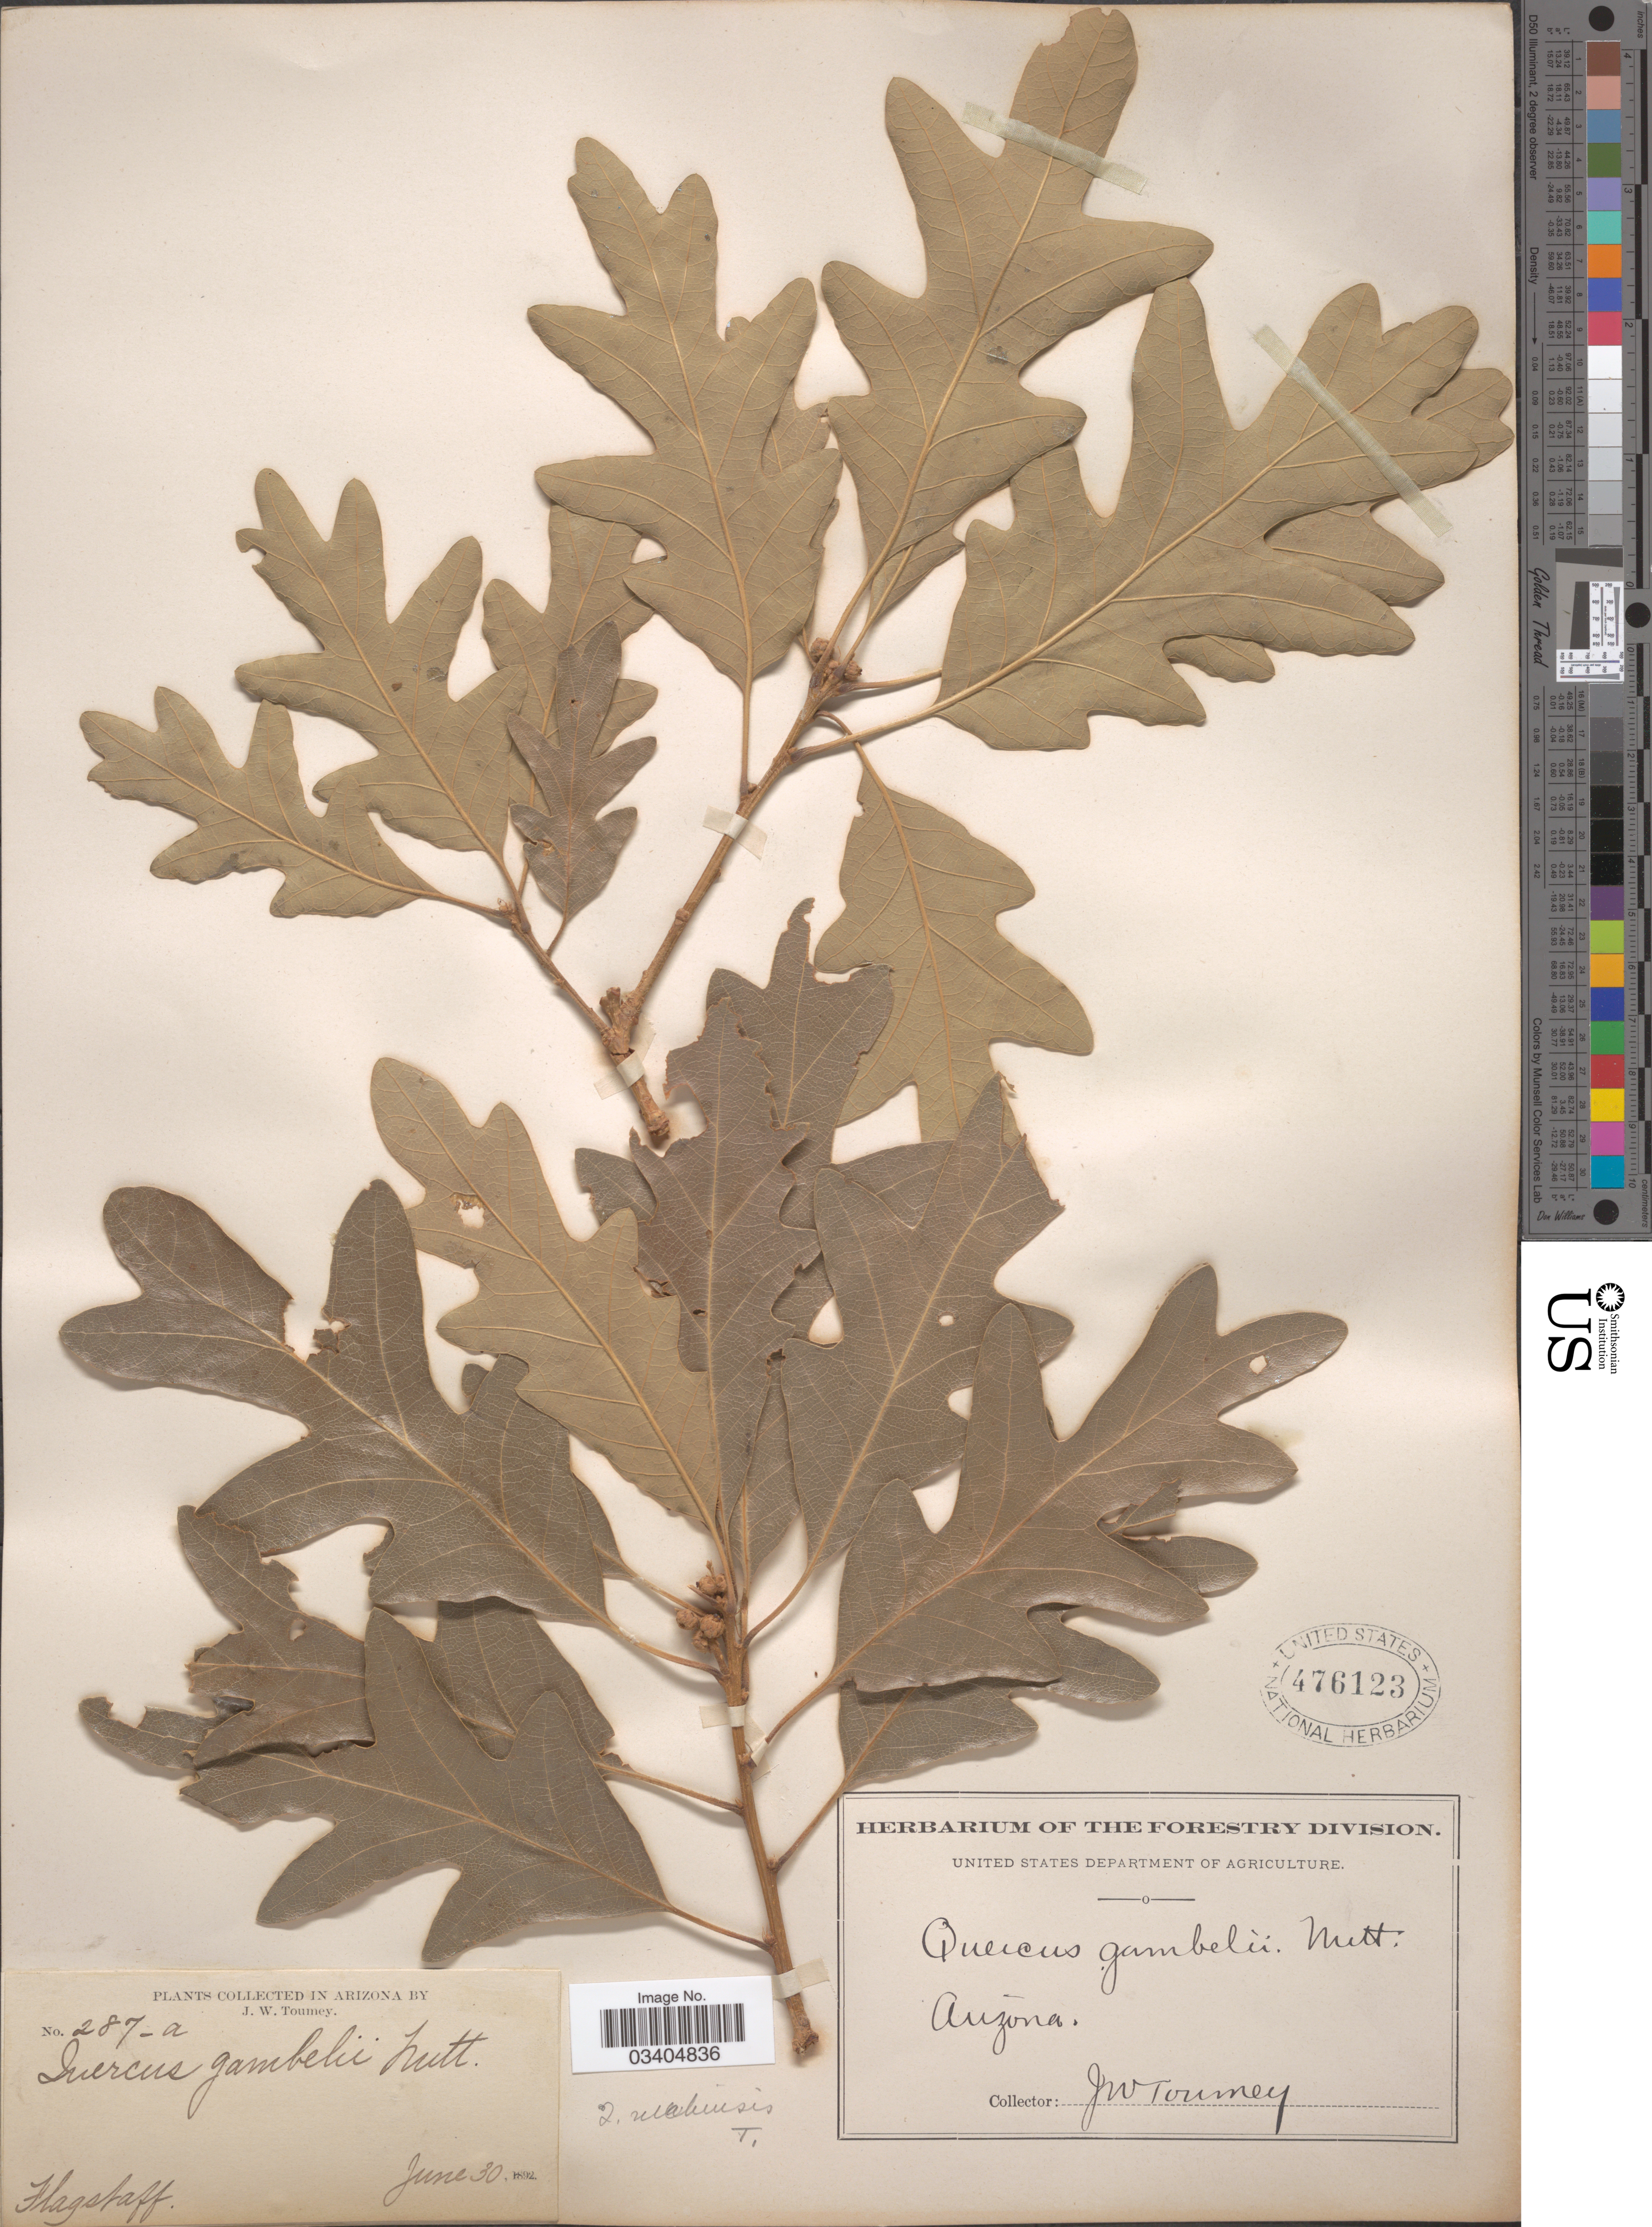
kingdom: Plantae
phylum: Tracheophyta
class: Magnoliopsida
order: Fagales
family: Fagaceae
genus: Quercus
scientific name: Quercus gambelii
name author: Nutt.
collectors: J. W. Toumey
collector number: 287-a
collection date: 1892-06-30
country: United States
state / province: Arizona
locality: Flagstaff.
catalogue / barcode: US 476123